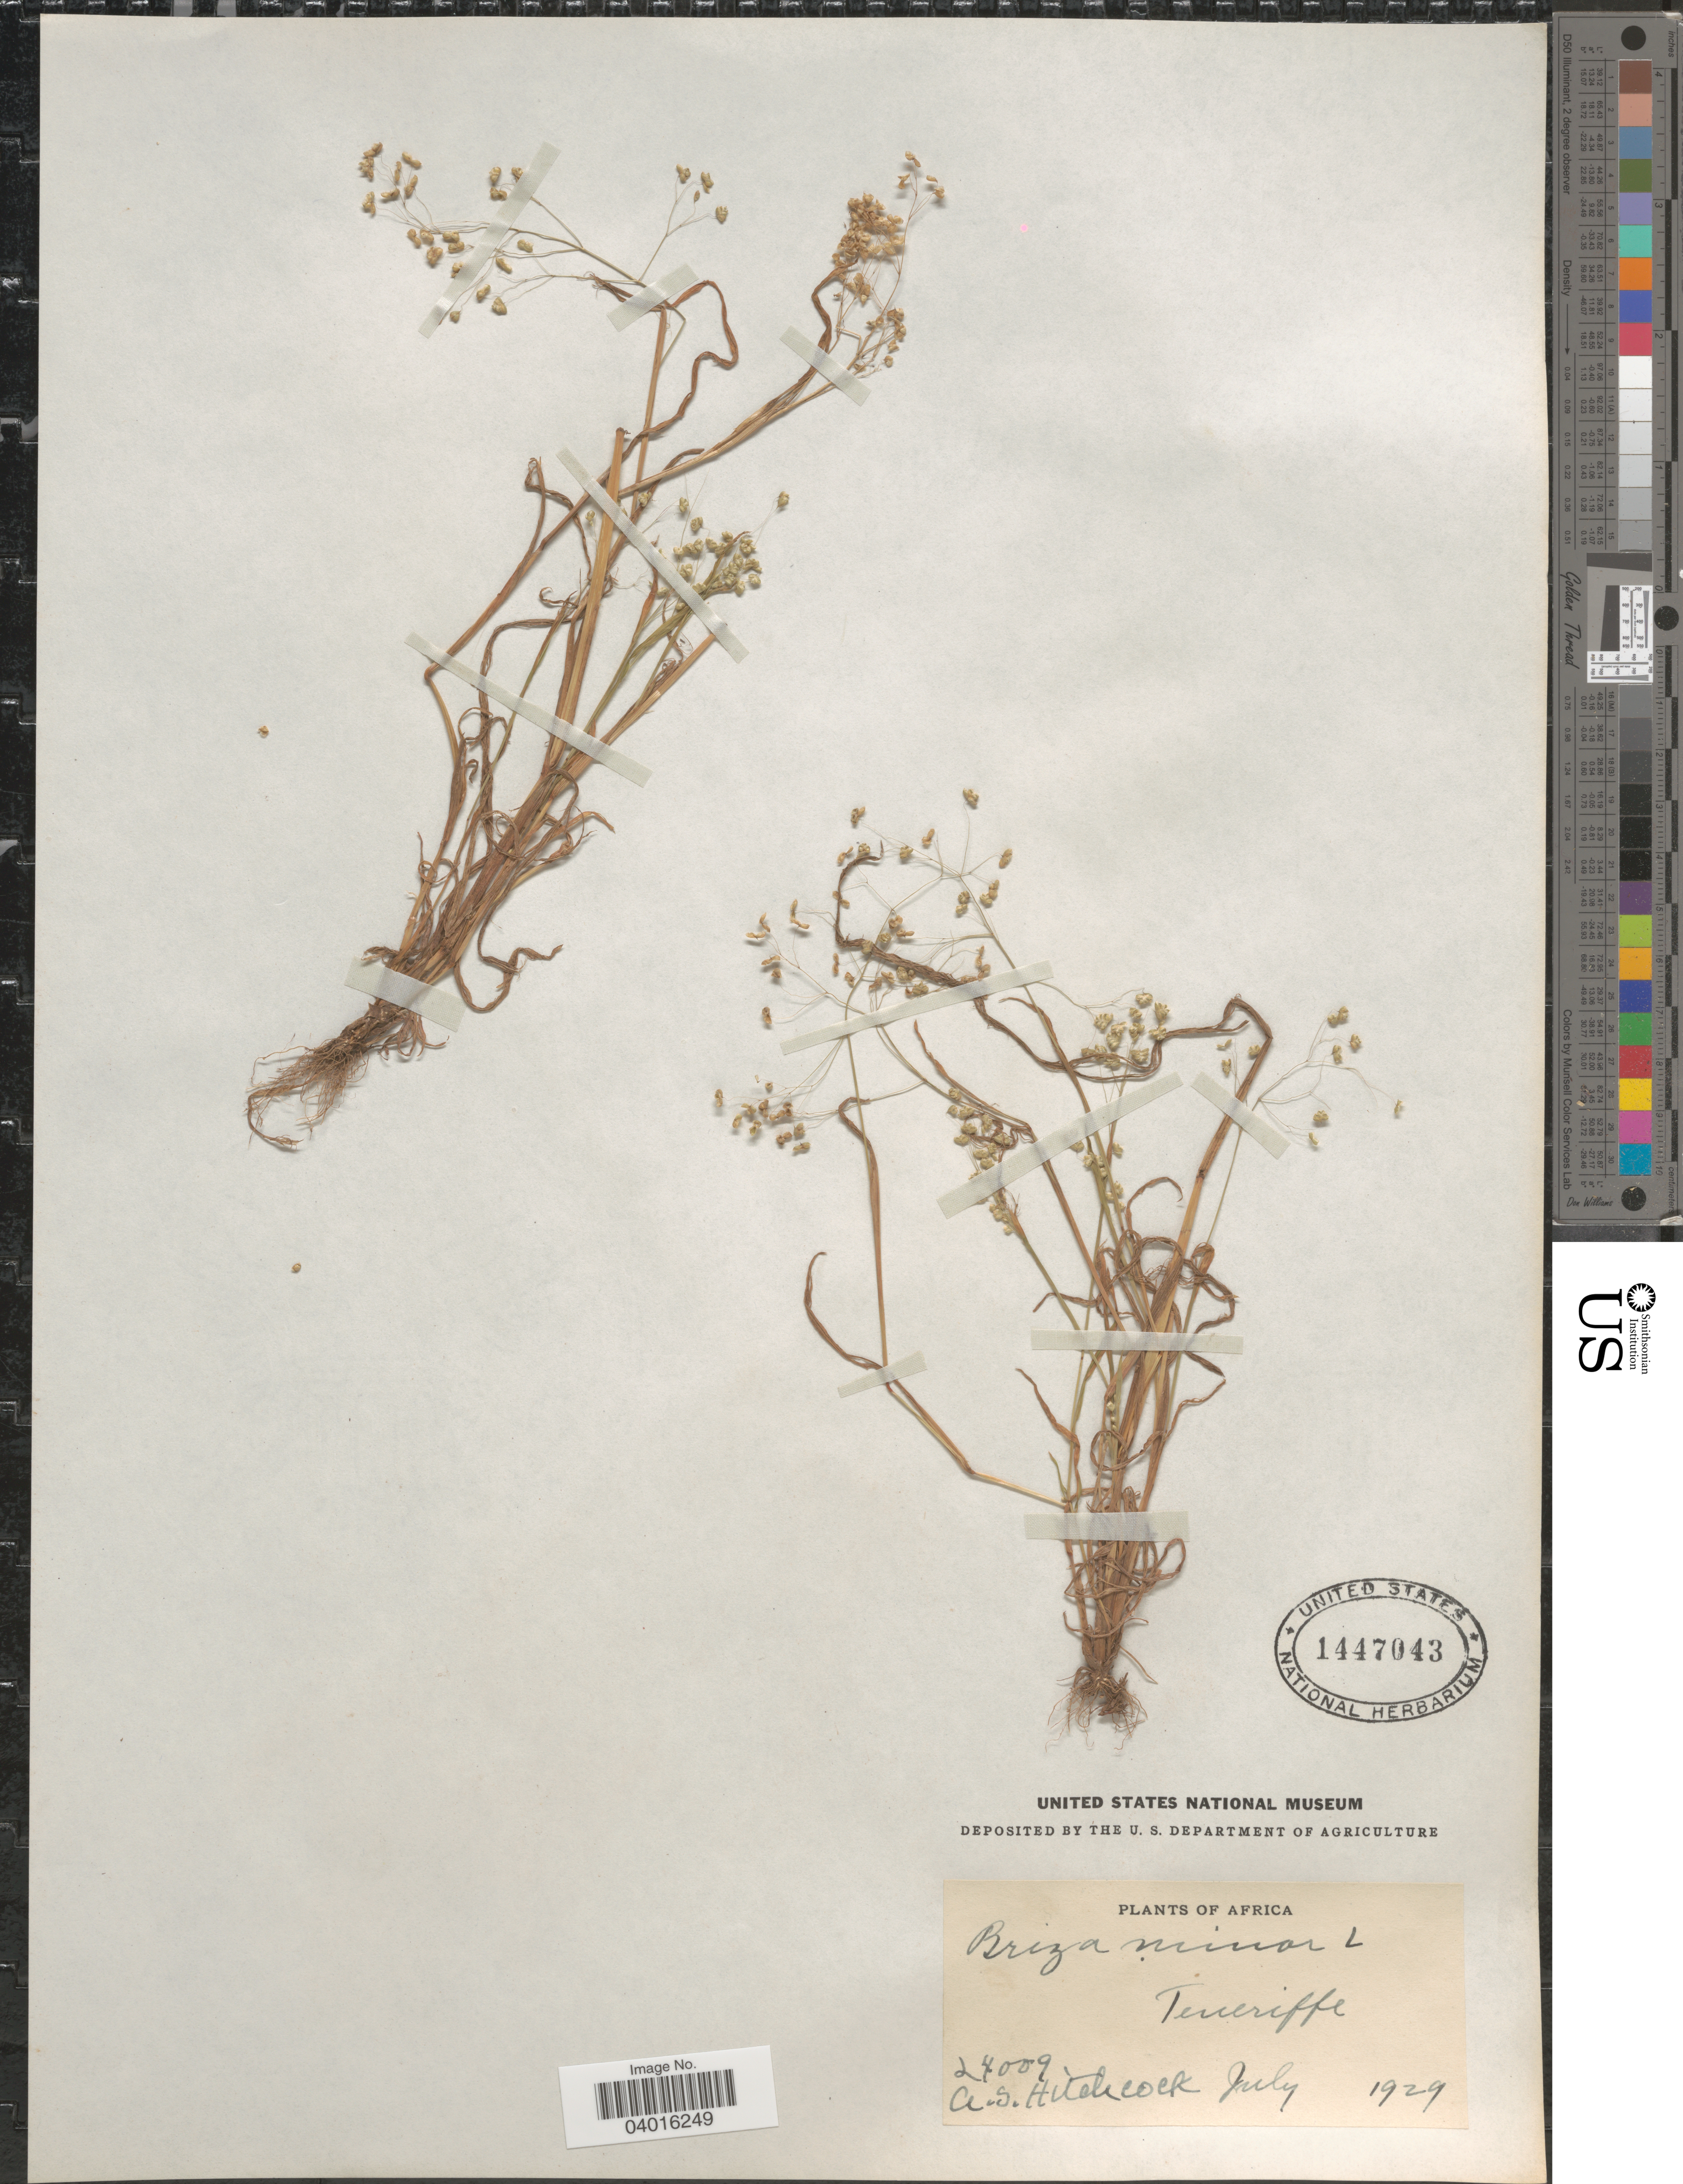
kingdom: Plantae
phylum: Tracheophyta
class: Liliopsida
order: Poales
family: Poaceae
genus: Briza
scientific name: Briza minor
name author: L.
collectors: A. S. Hitchcock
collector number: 24009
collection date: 1929-07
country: Spain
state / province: Canarias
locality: Teneriffe.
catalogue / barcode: US 1447043